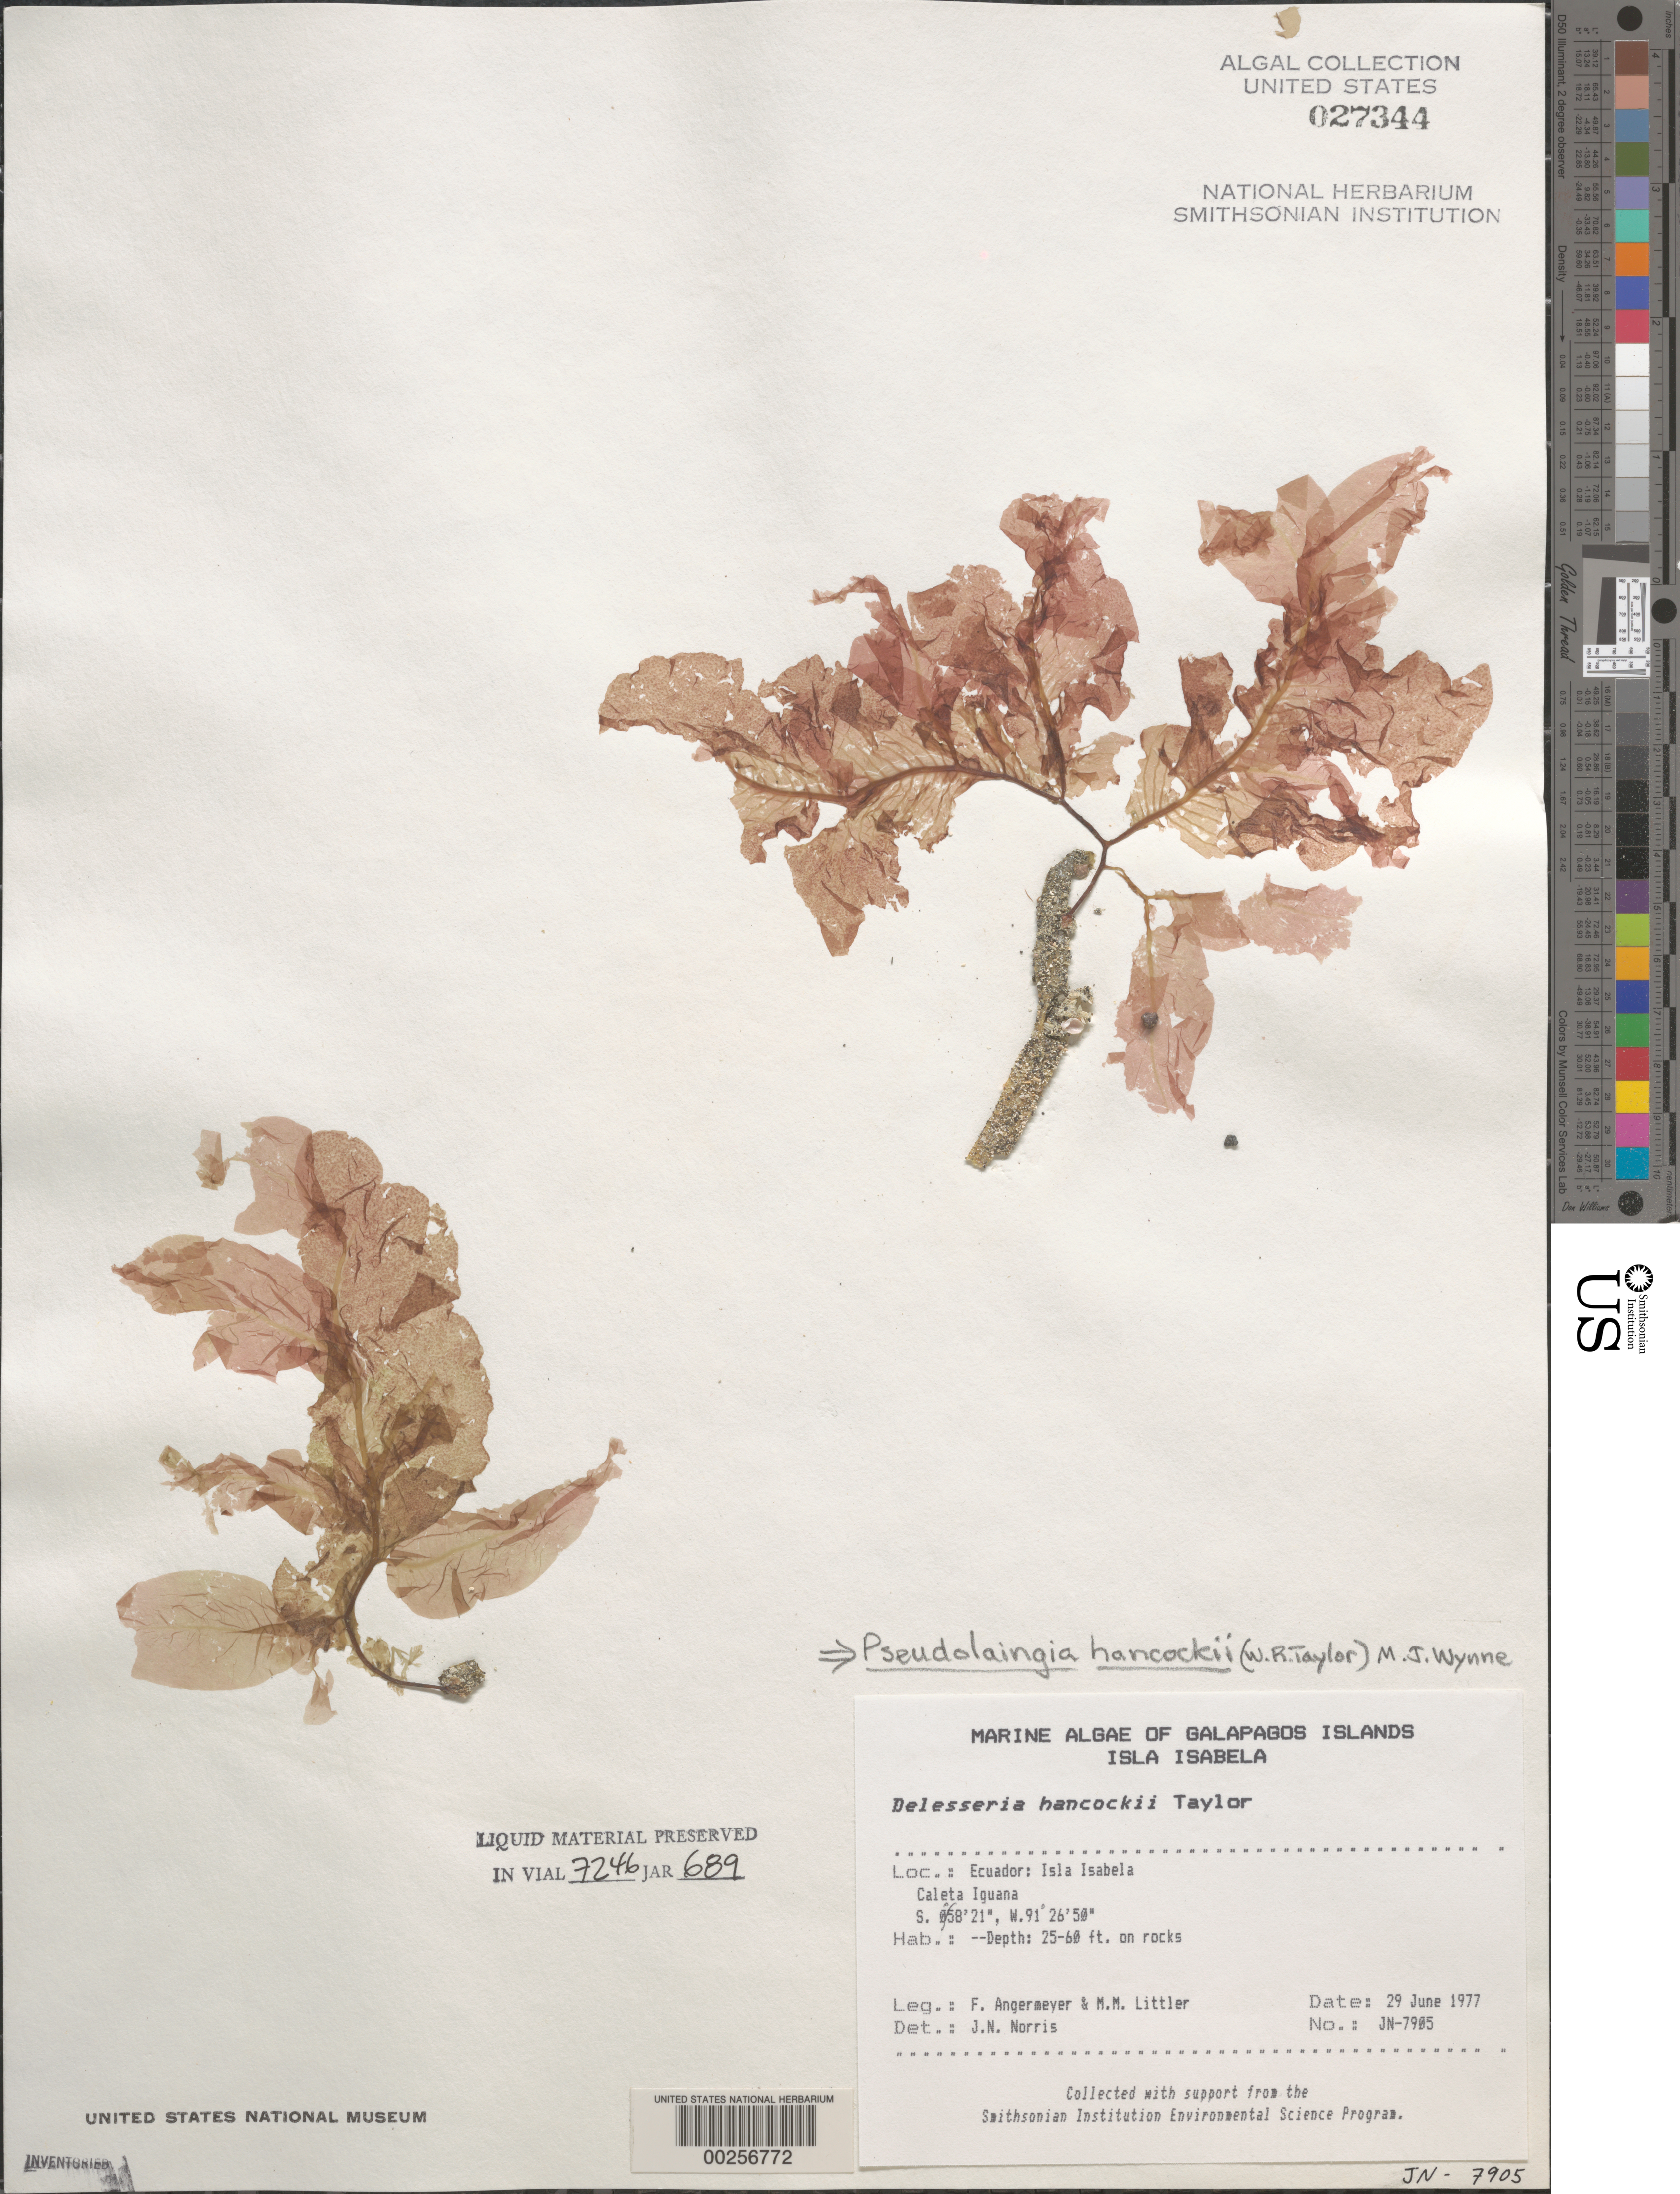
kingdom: Plantae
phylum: Rhodophyta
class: Florideophyceae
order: Ceramiales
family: Delesseriaceae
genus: Paraglossum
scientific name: Paraglossum hancockii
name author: (W.R. Taylor) M.J. Wynne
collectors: F. Angermeyer & M. M. Littler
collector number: JN-7905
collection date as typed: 29 Jun 1977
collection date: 1977-06-29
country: Ecuador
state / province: Colón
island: Isabela [Albemarle]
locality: Caleta Iguana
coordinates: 0 58'21"S, 91 26'50"W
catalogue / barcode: US 27344